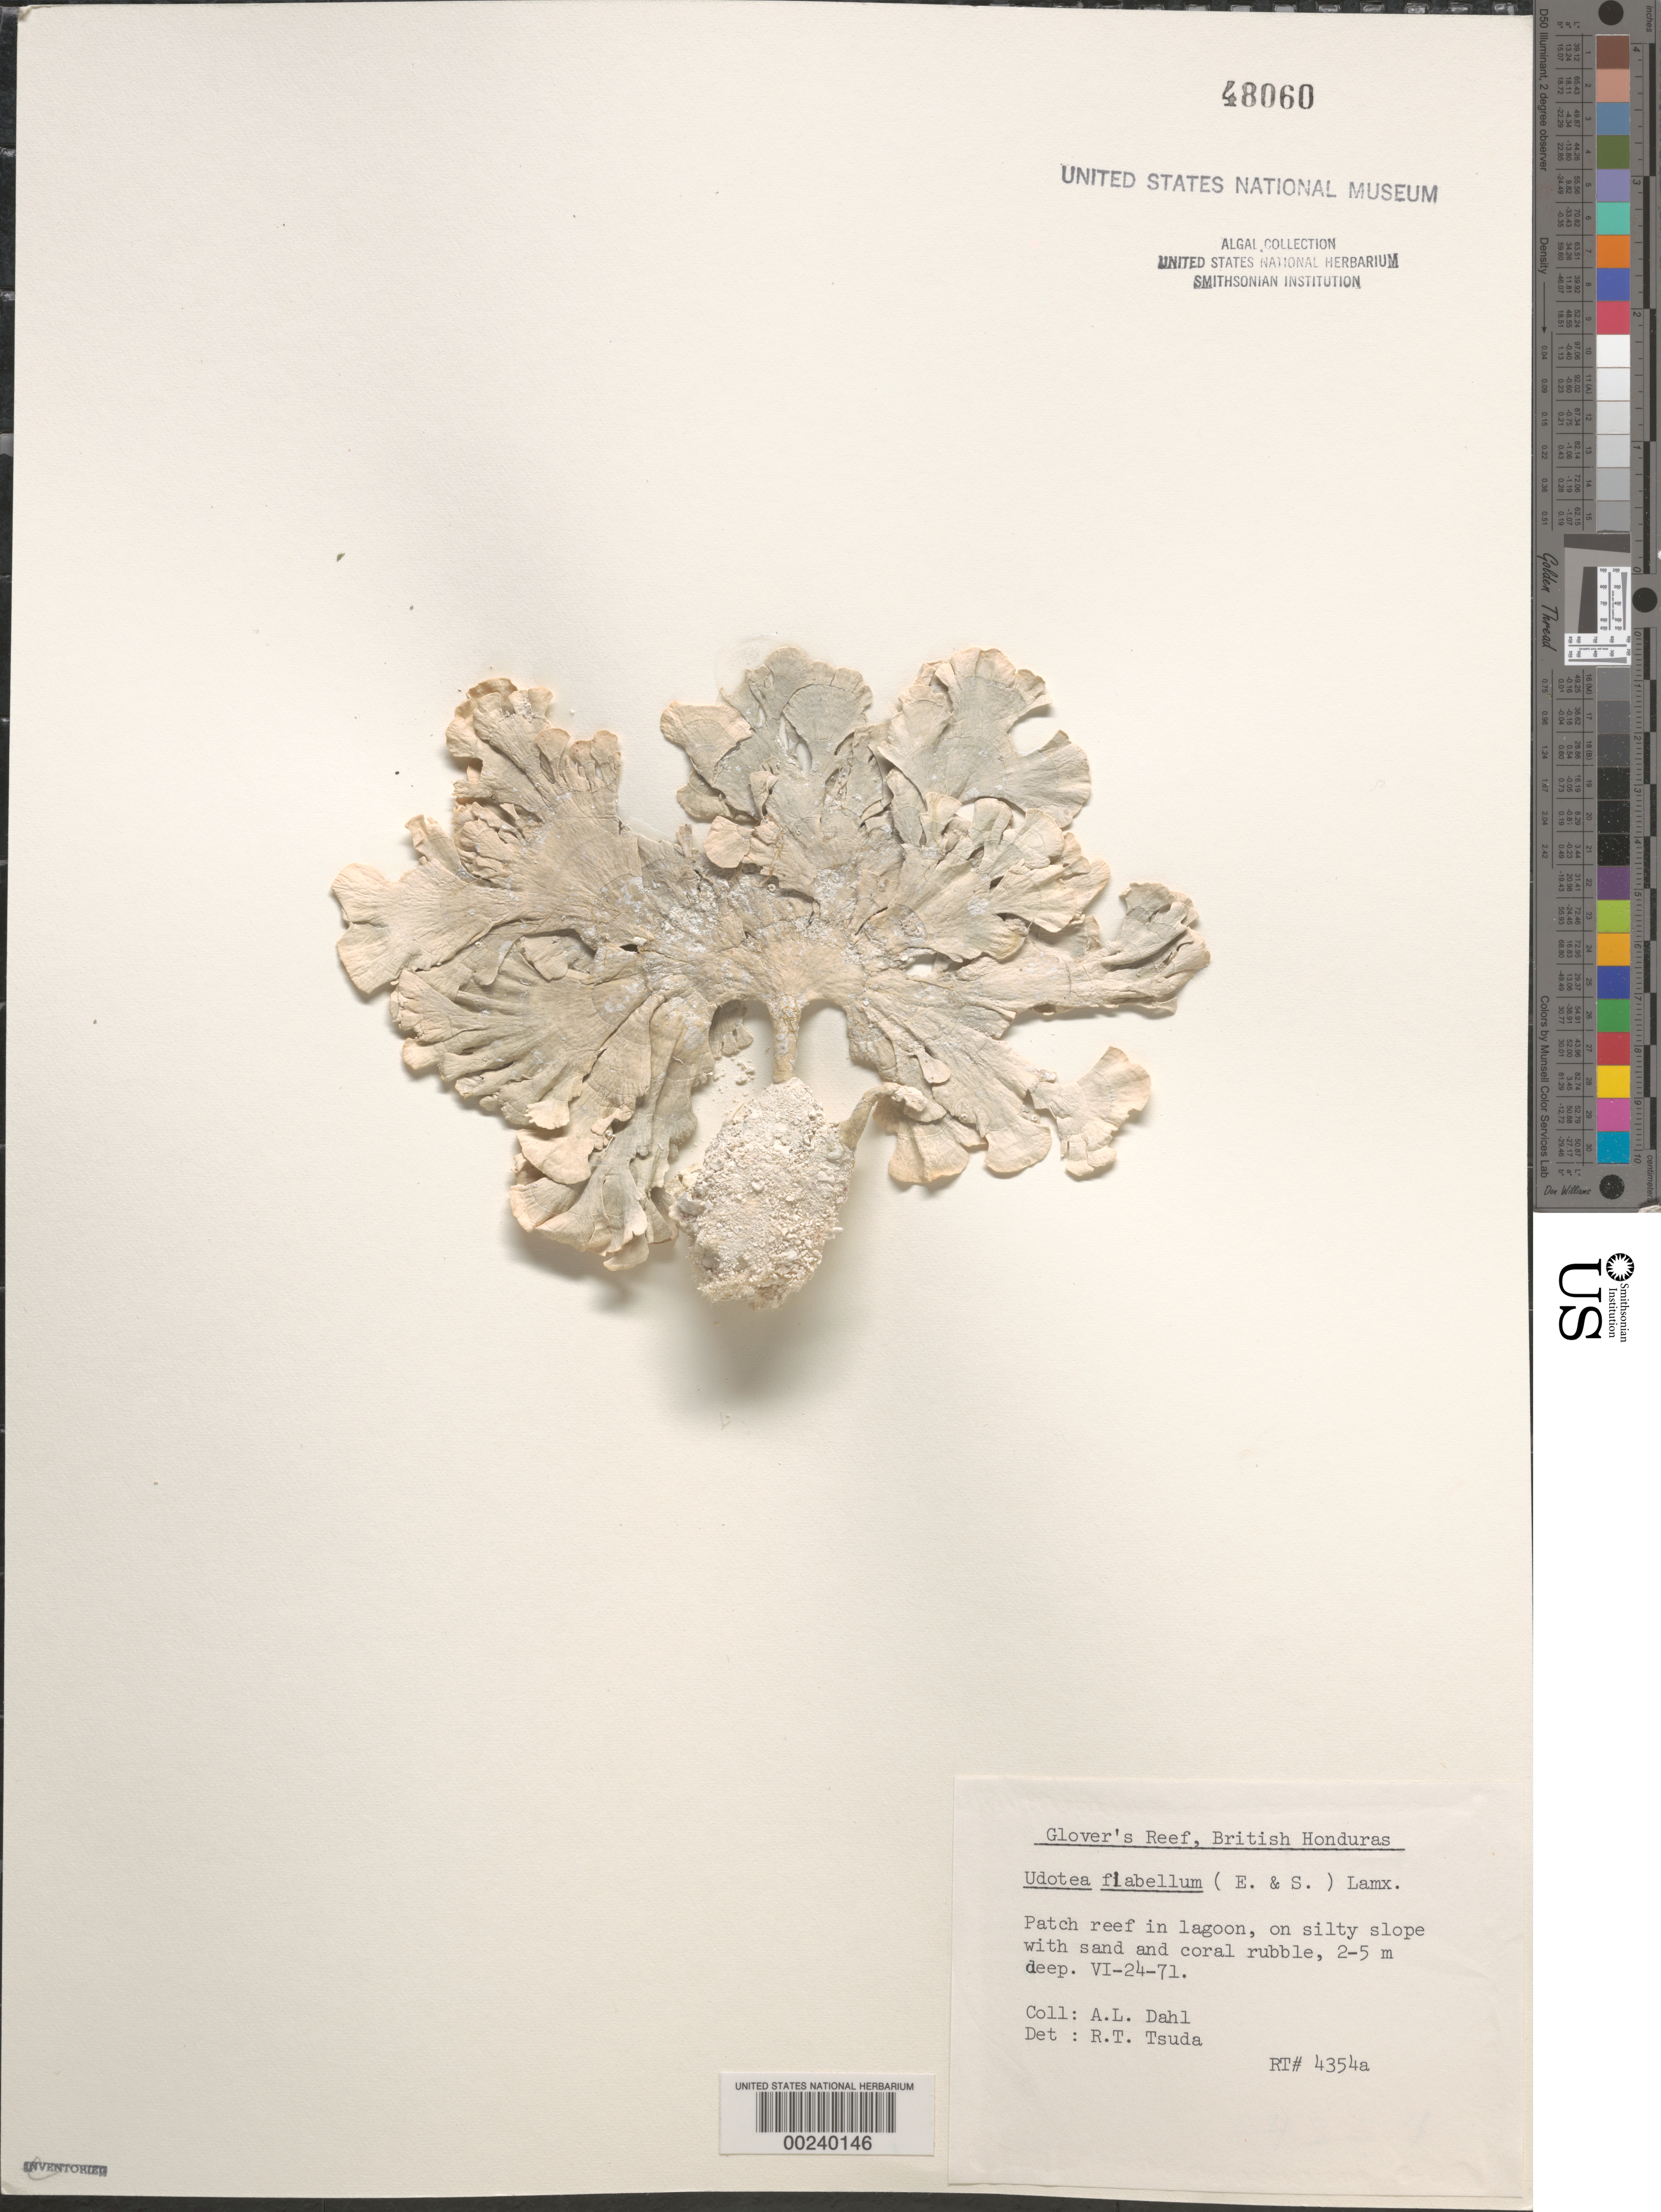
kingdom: Plantae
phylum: Chlorophyta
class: Ulvophyceae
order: Bryopsidales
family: Udoteaceae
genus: Udotea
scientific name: Udotea flabellum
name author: (J. Ellis & Sol.) M. Howe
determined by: Tsuda, R. T.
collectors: A. Dahl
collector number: Rt 4354a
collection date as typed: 24 Jun 1971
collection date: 1971-06-24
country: Belize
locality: Glover's Reef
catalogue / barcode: US 48060